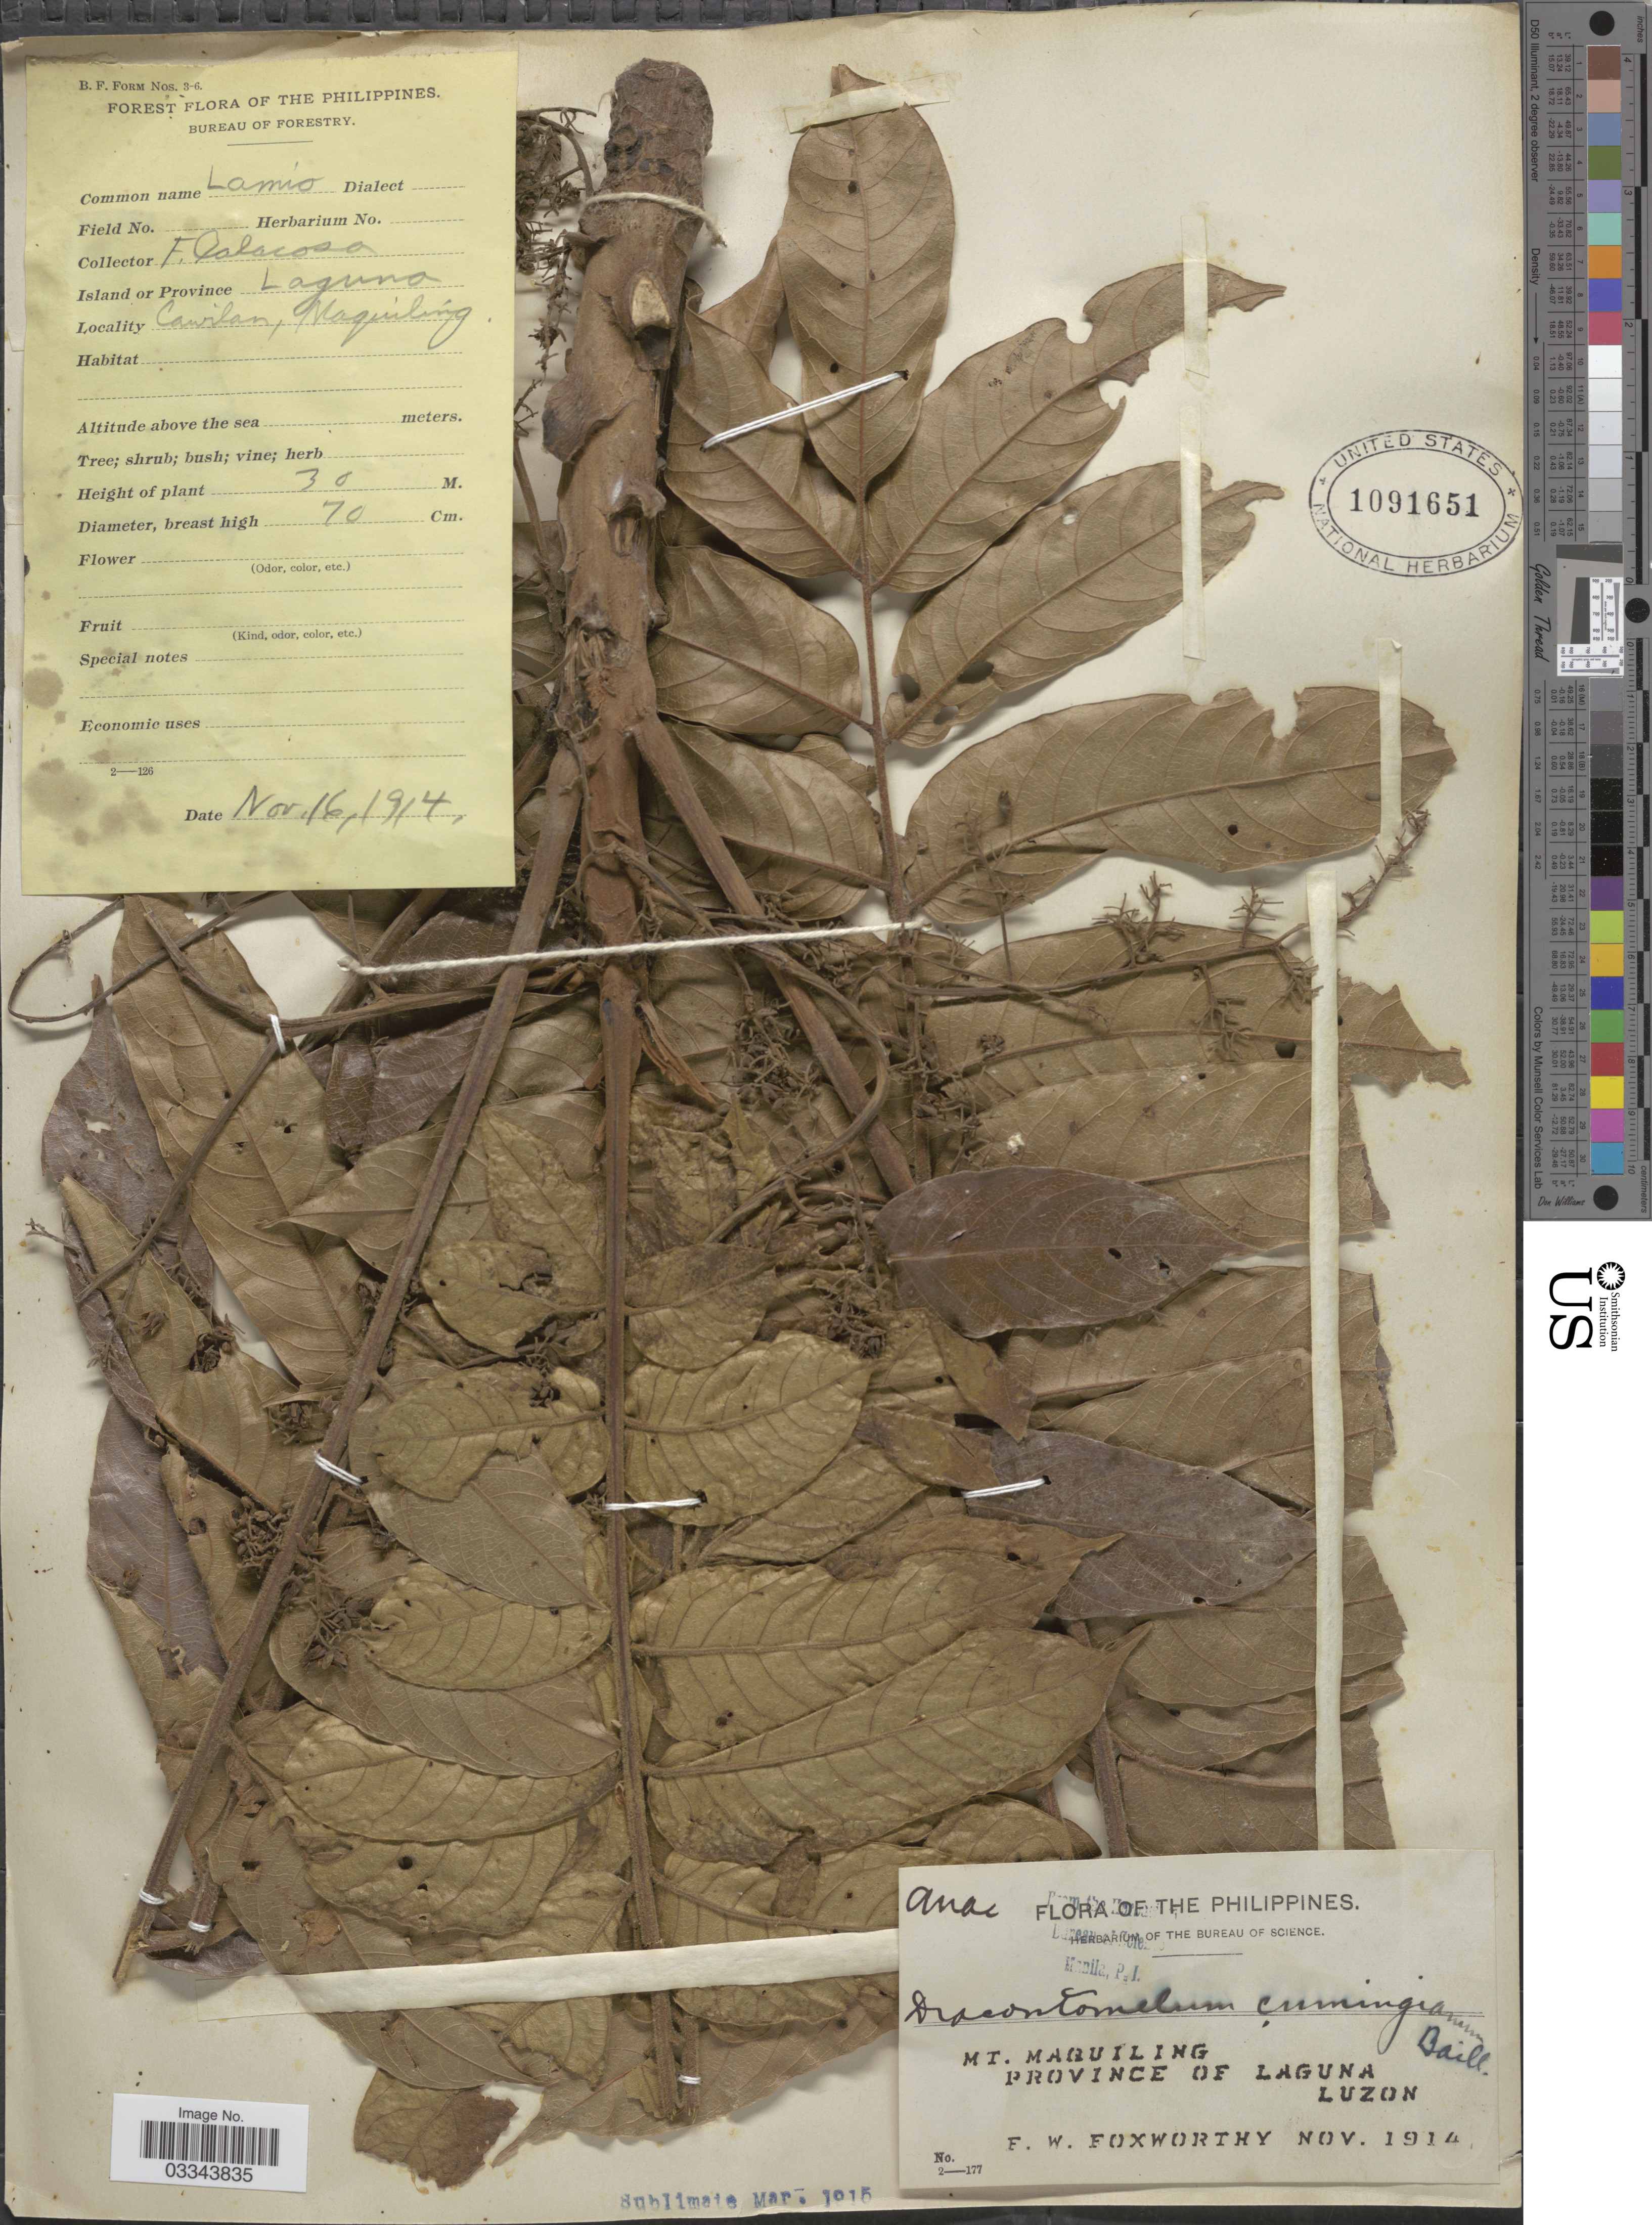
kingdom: Plantae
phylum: Tracheophyta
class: Magnoliopsida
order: Sapindales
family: Anacardiaceae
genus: Dracontomelon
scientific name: Dracontomelon edule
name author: Merr.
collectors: F. W. Foxworthy & F. Calacosa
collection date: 1914-11-16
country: Philippines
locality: Mt. Maquiling. Province of Laguna. Luzon. Cawilan, Maquiling.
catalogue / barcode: US 1091651